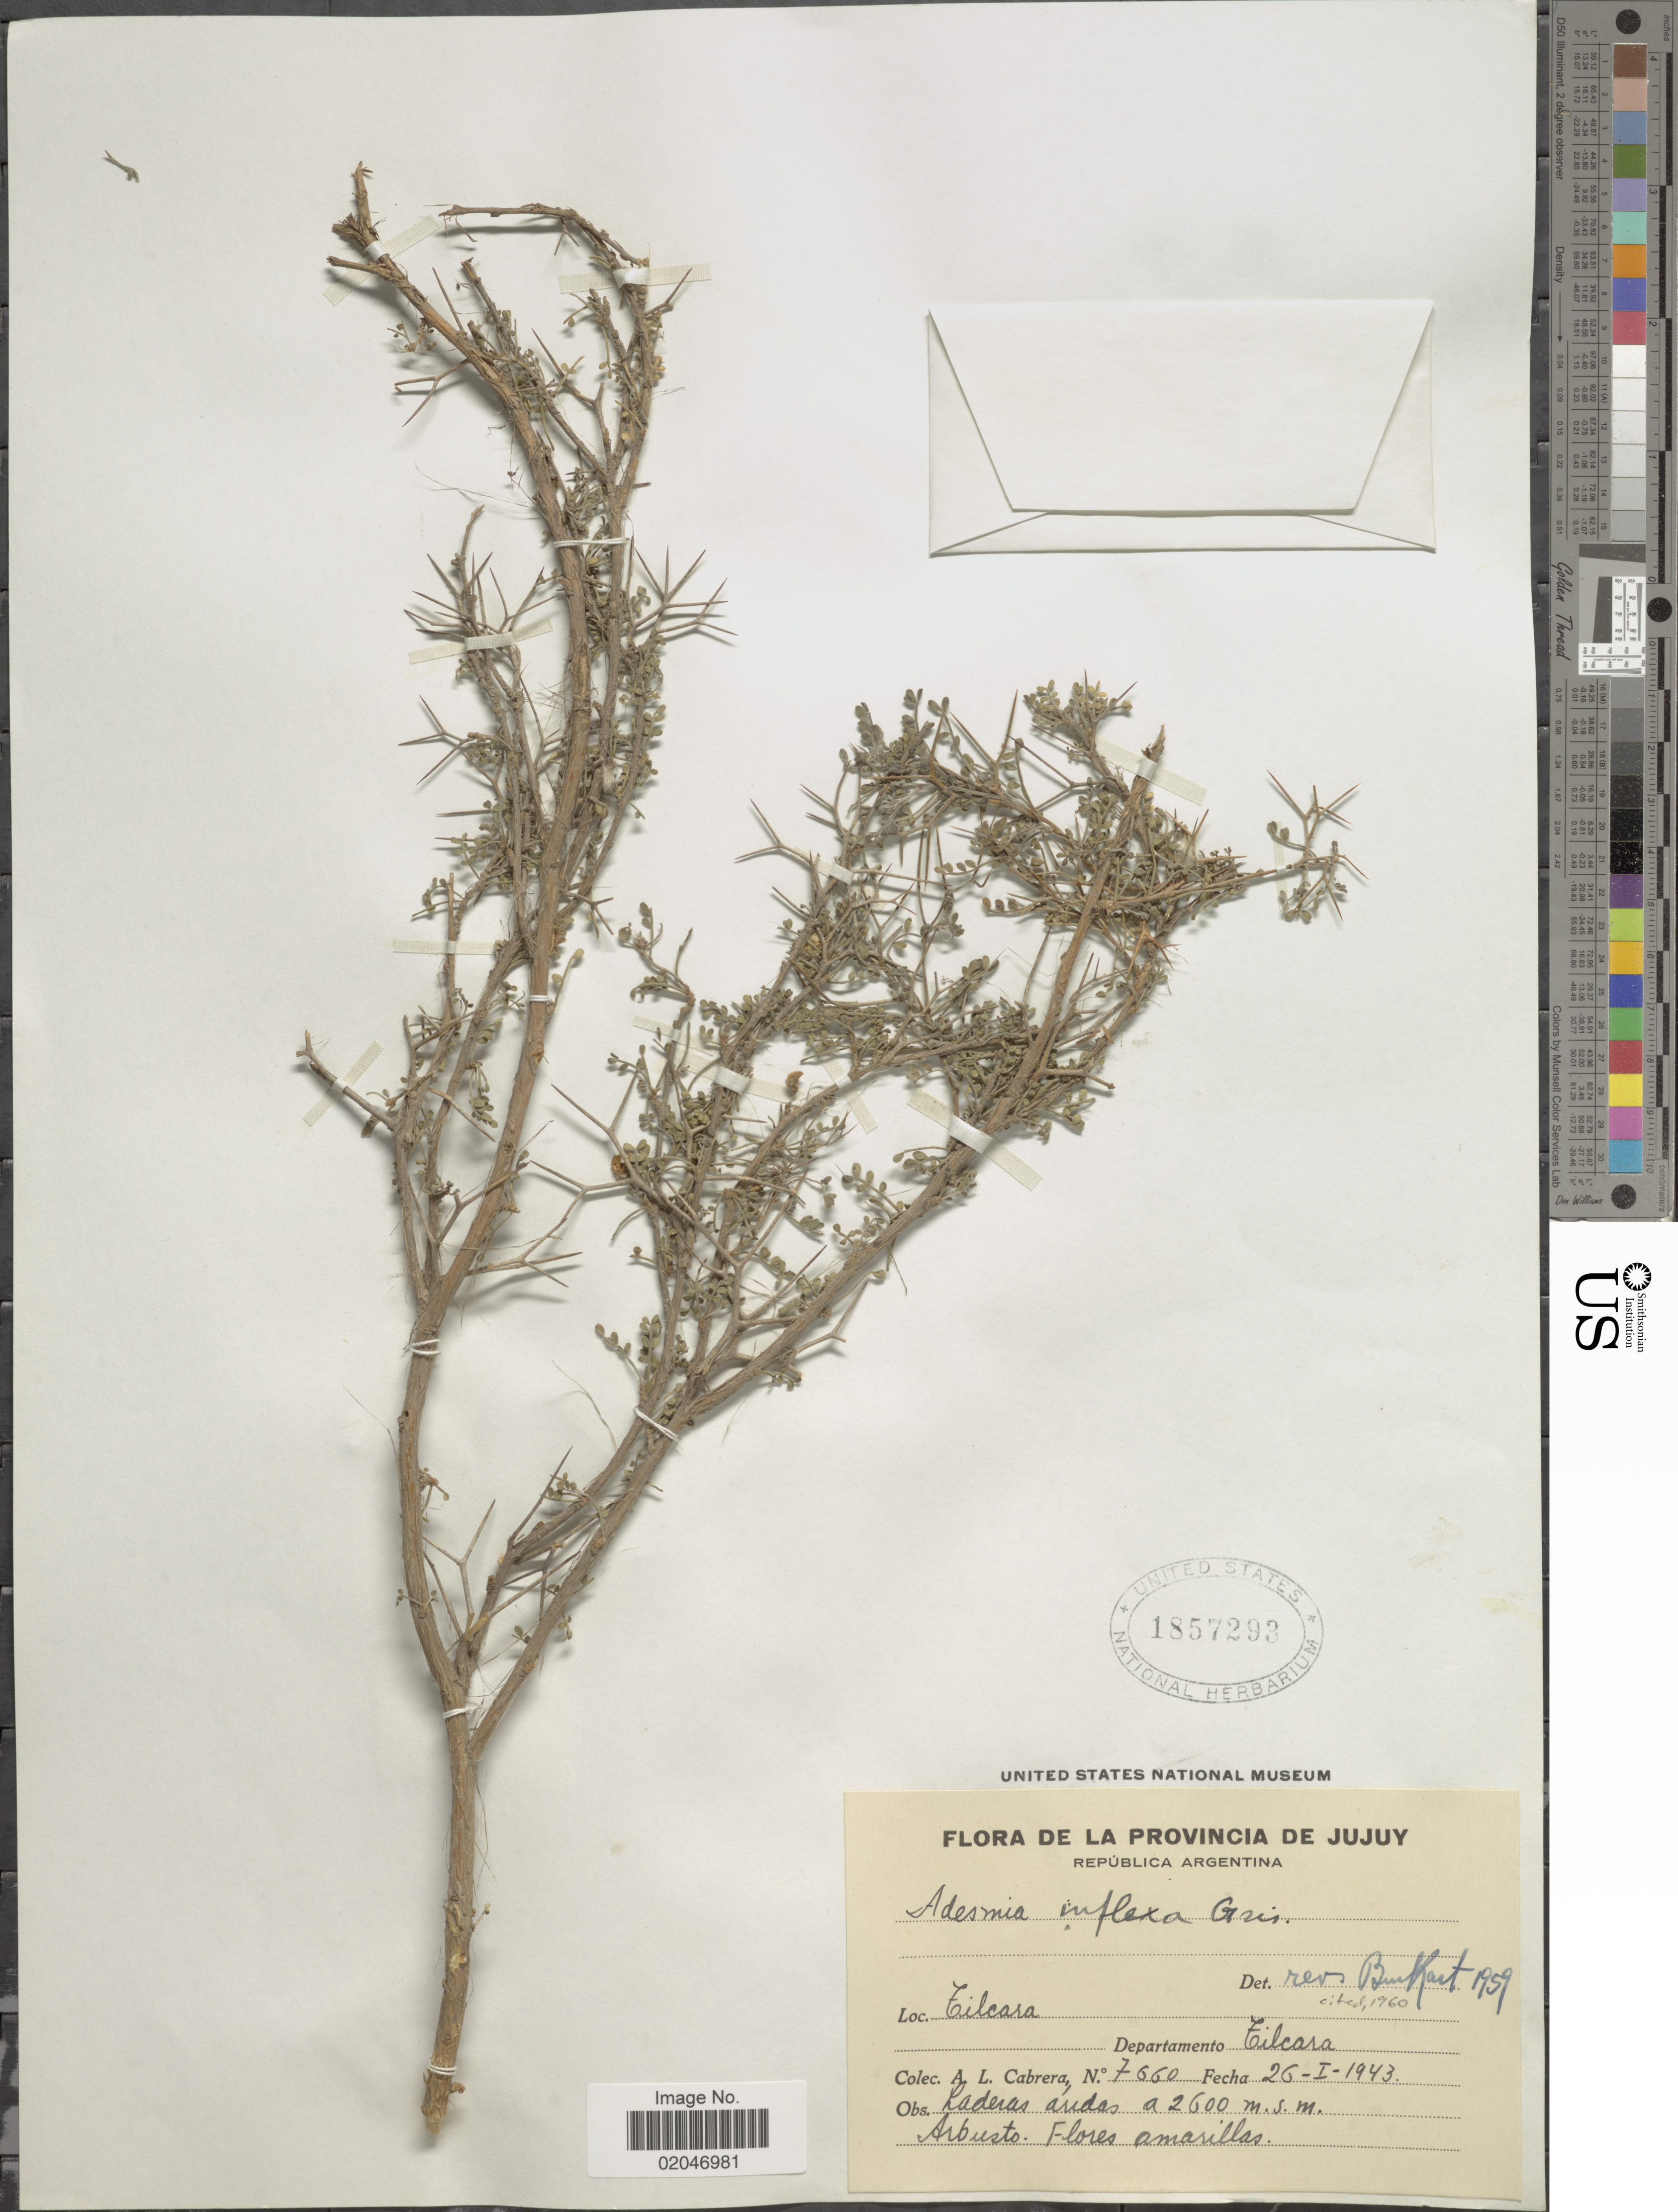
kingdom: Plantae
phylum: Tracheophyta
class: Magnoliopsida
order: Fabales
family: Fabaceae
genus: Adesmia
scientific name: Adesmia inflexa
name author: Griseb.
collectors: A. L. Cabrera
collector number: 7660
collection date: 1943-01-26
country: Argentina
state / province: Jujuy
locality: Tilcara, Departamento Tilcara, laderas arides.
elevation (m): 2600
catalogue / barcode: US 1857293